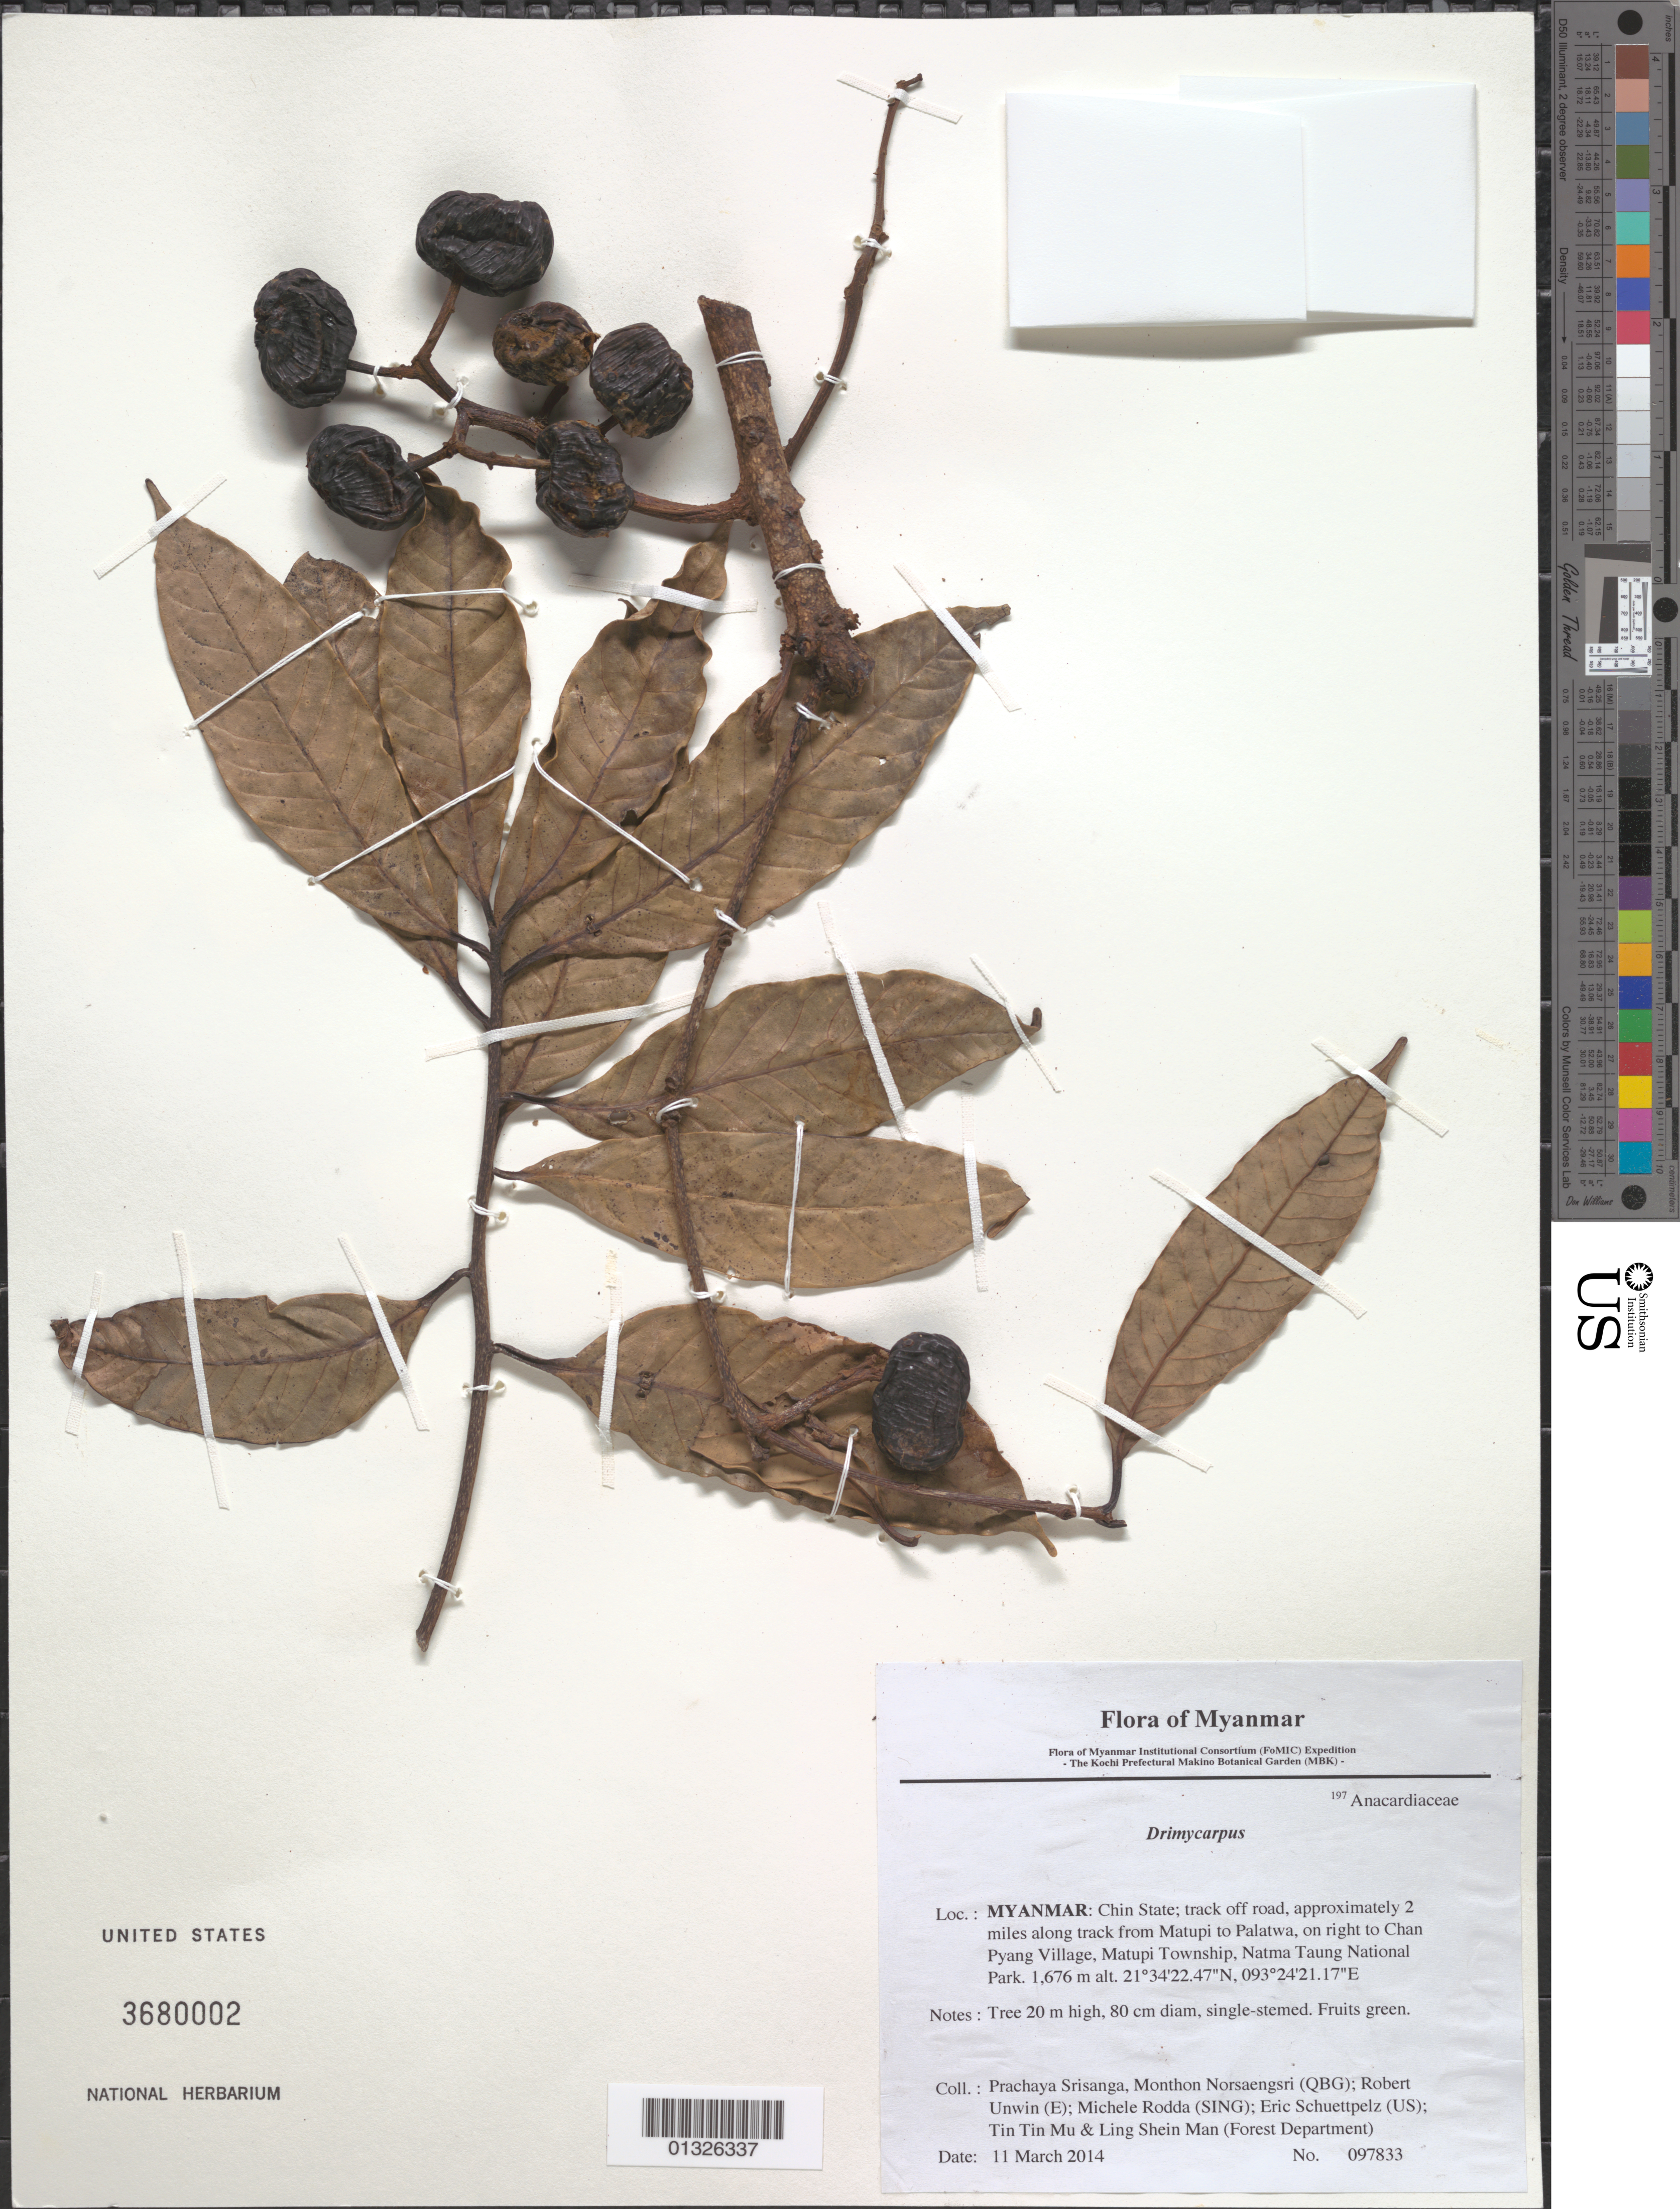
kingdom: Plantae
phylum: Tracheophyta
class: Magnoliopsida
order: Sapindales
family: Anacardiaceae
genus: Drimycarpus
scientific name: Drimycarpus sp.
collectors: P. Srisanga, M. Norsaengsri, R. Unwin, M. Rodda, E. Schuettpelz, Tin Tin Mu & Ling Shein Man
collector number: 97833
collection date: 2014-03-11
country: Myanmar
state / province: Chin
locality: Track off road, approximately 2 miles along track from Matupi to Palatwa, on right to Chan Pyang Village, Matupi Township, Natma Taung National Park.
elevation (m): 1676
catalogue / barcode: US 3680002